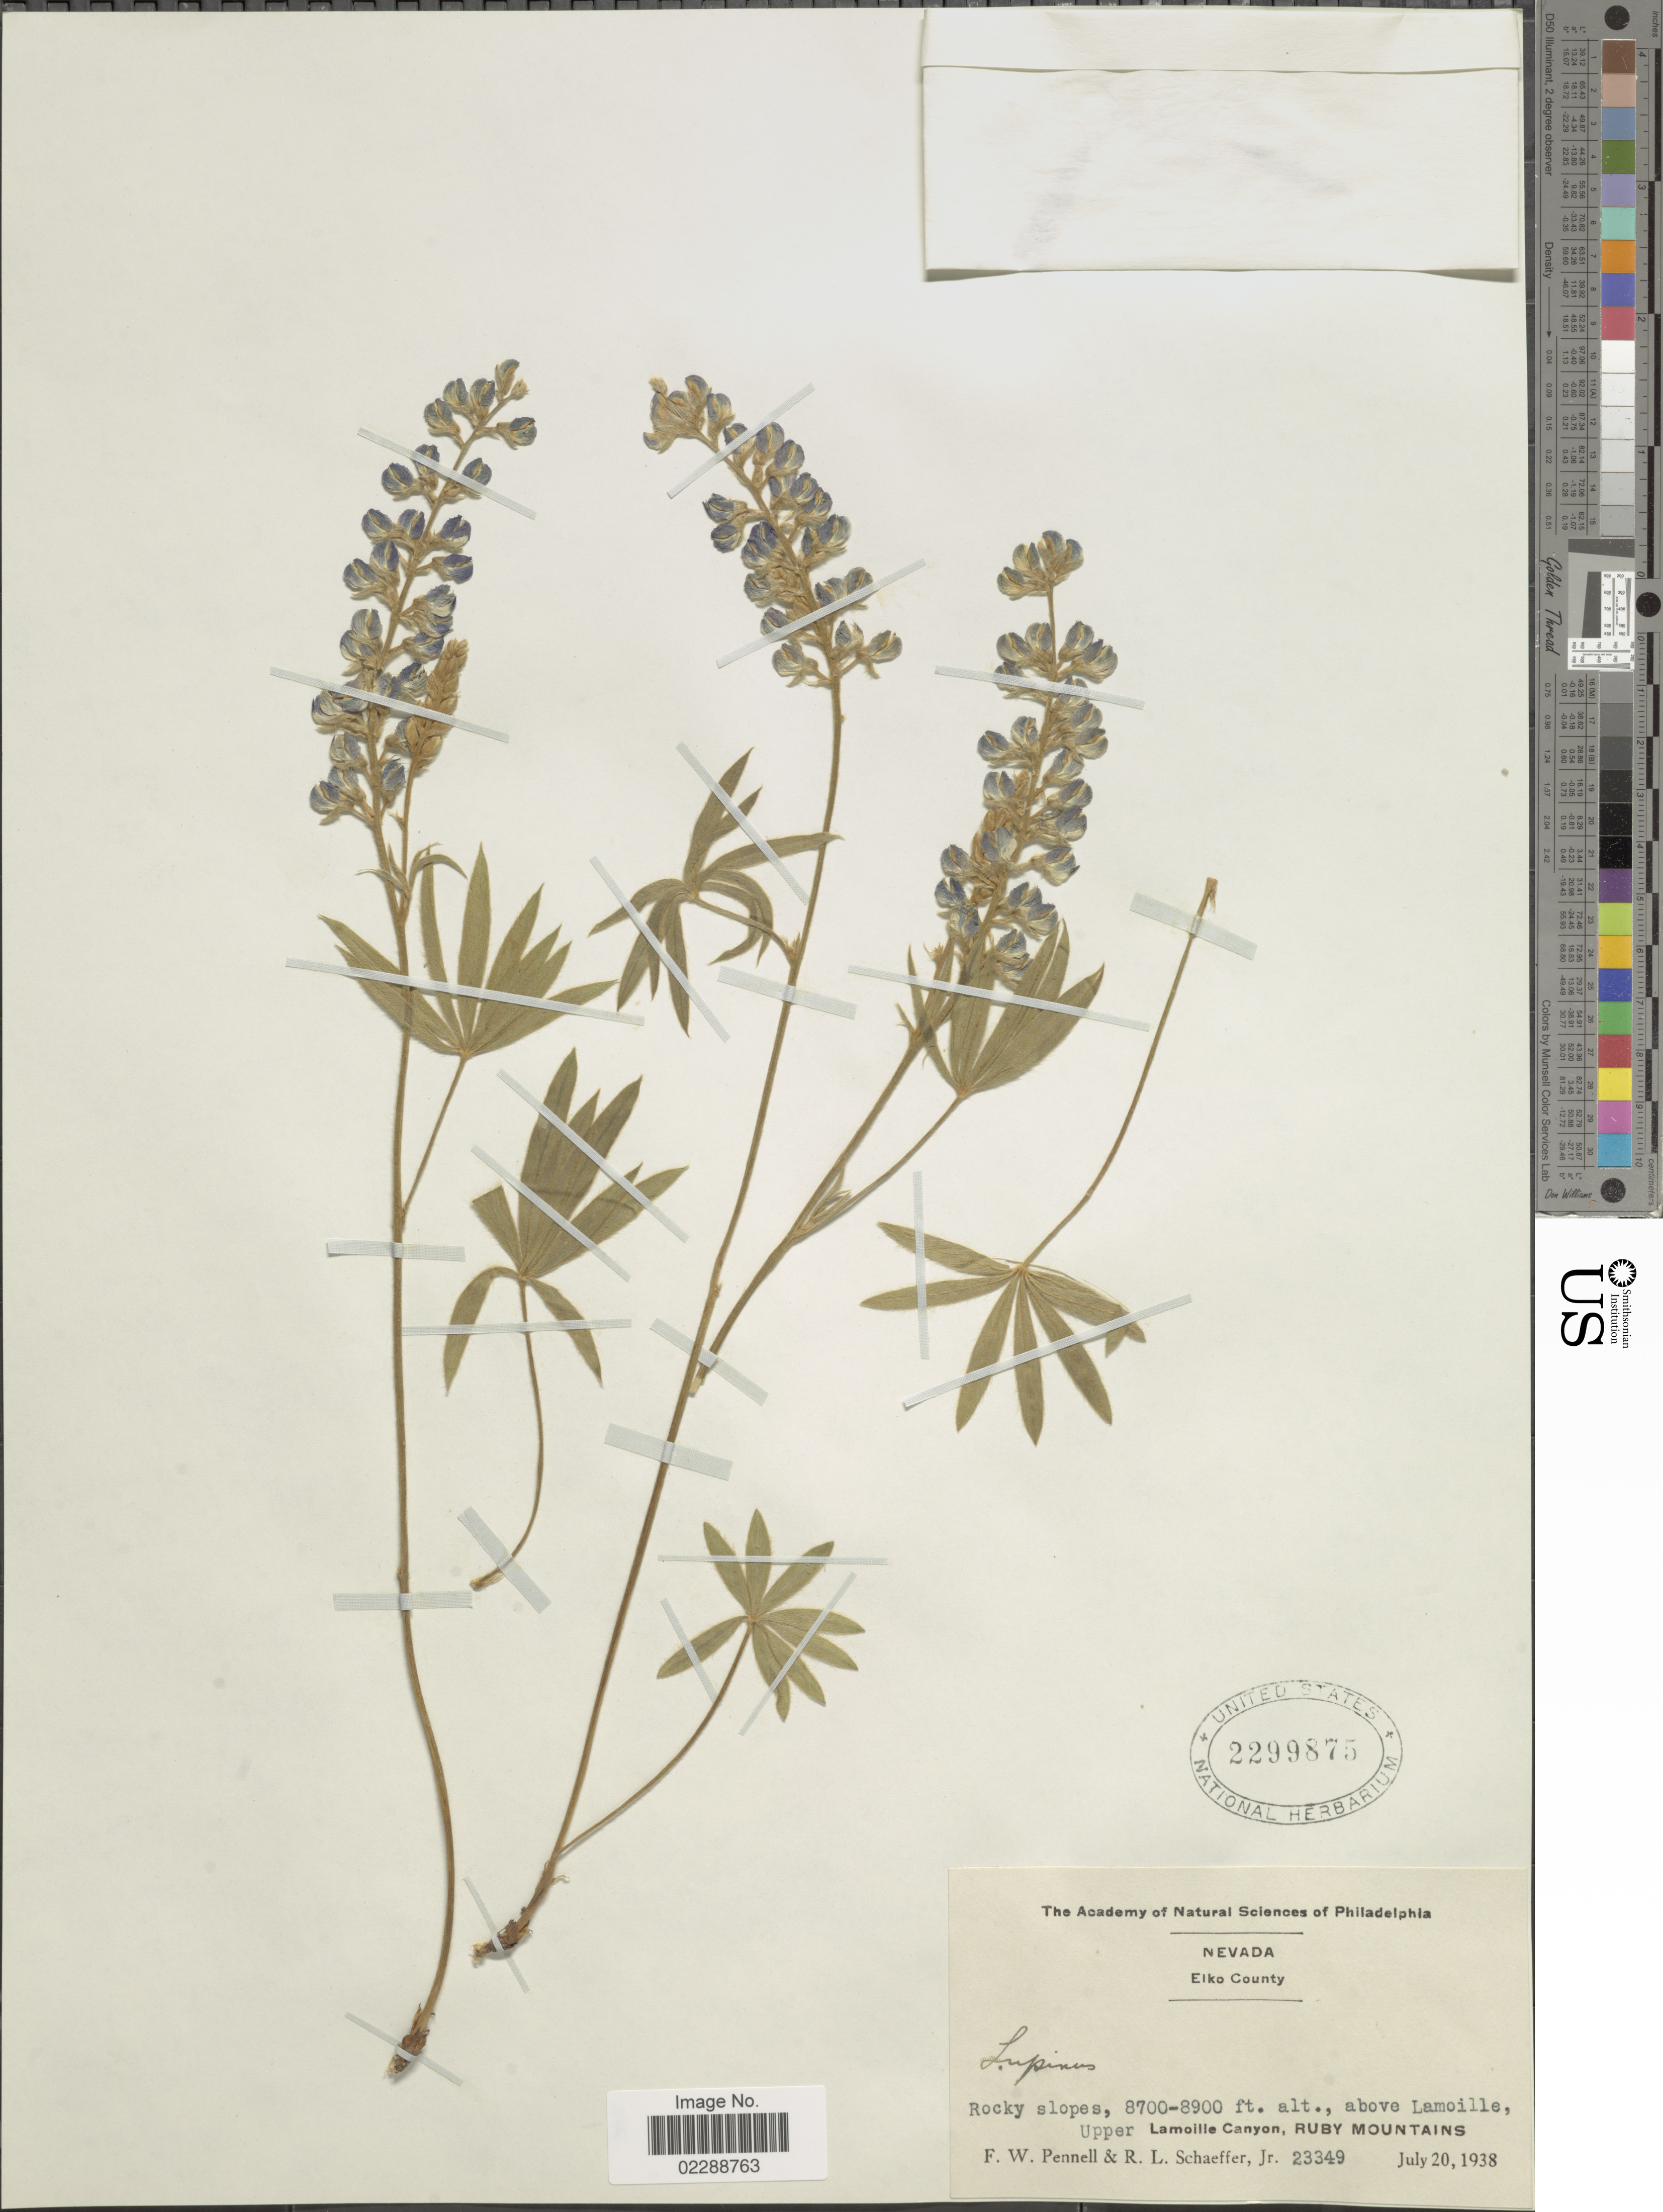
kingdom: Plantae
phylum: Tracheophyta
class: Magnoliopsida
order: Fabales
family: Fabaceae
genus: Lupinus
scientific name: Lupinus sp.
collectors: F. W. Pennell & R. L. Schaeffer Jr.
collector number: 23349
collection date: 1938-07-20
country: United States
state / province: Nevada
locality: Elko County, above Lamoille, Upper Lamoille Canyon, Ruby Mountains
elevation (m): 2652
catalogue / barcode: US 2299875